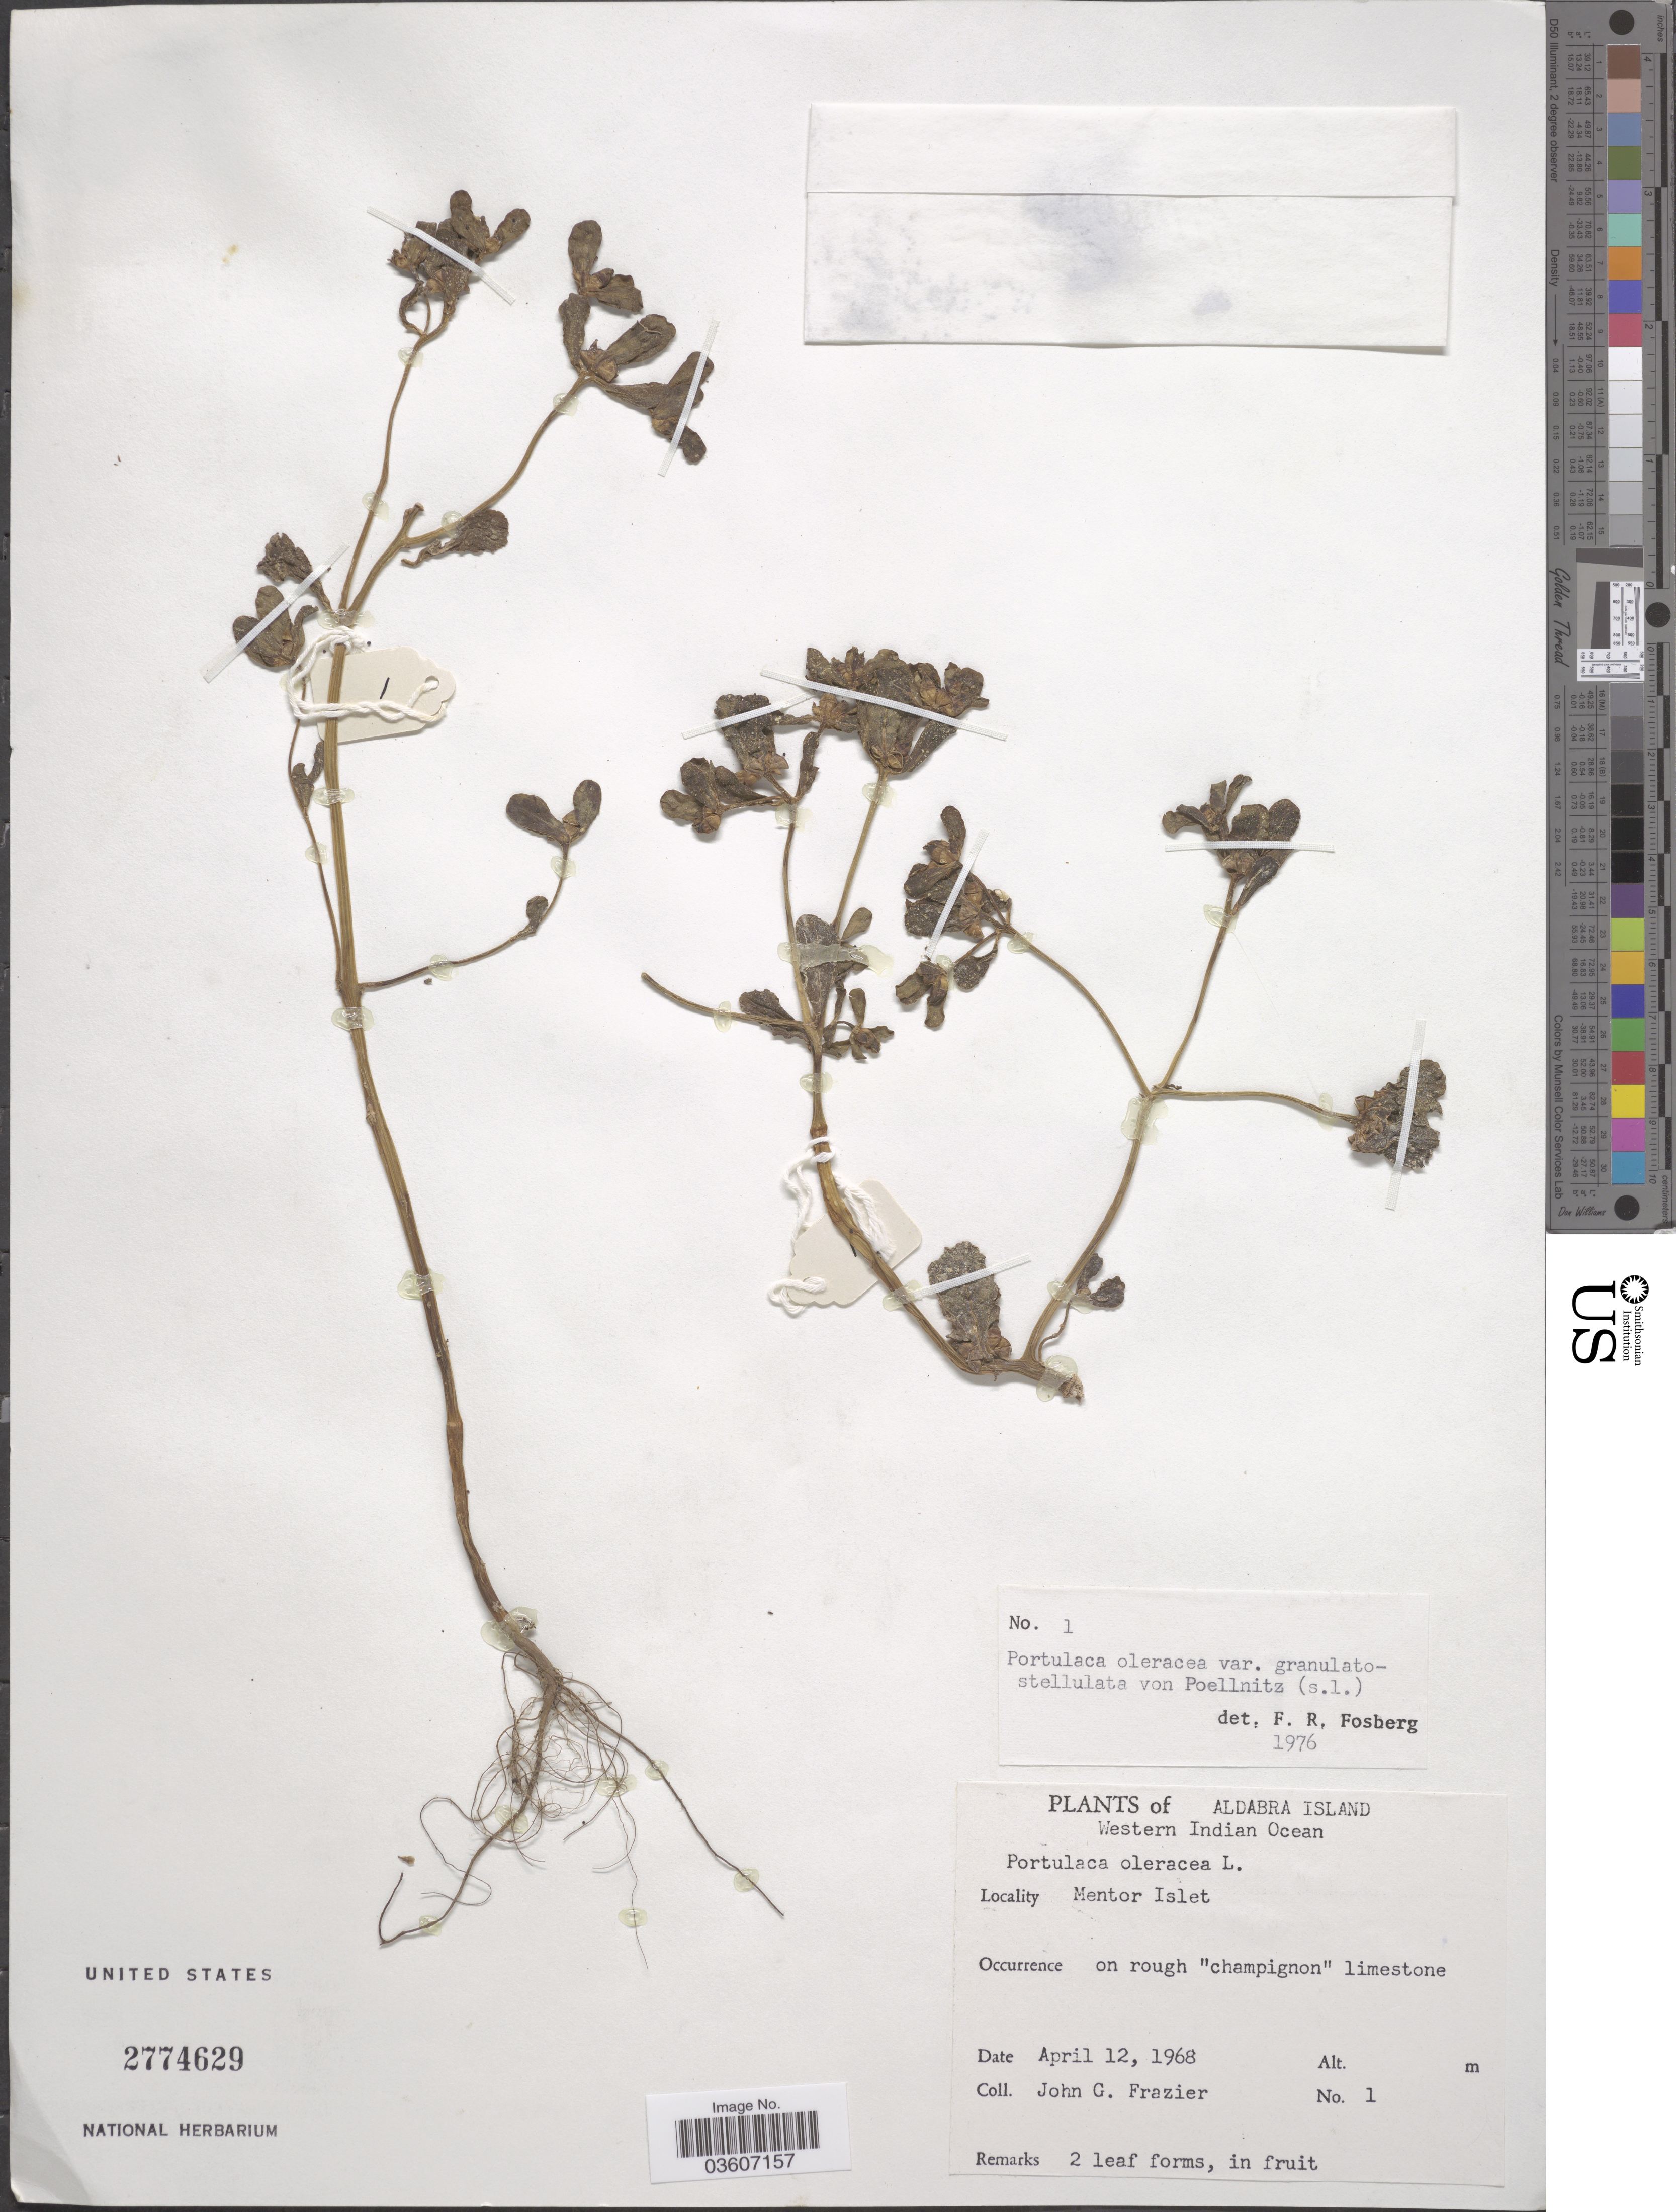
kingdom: Plantae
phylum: Tracheophyta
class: Magnoliopsida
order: Caryophyllales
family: Portulacaceae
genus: Portulaca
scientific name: Portulaca oleracea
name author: L.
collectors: J. Frazier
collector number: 1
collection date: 1968-04-12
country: Seychelles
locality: Aldabra Island. Western Indian Ocean. Mentor Islet.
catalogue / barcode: US 2774629